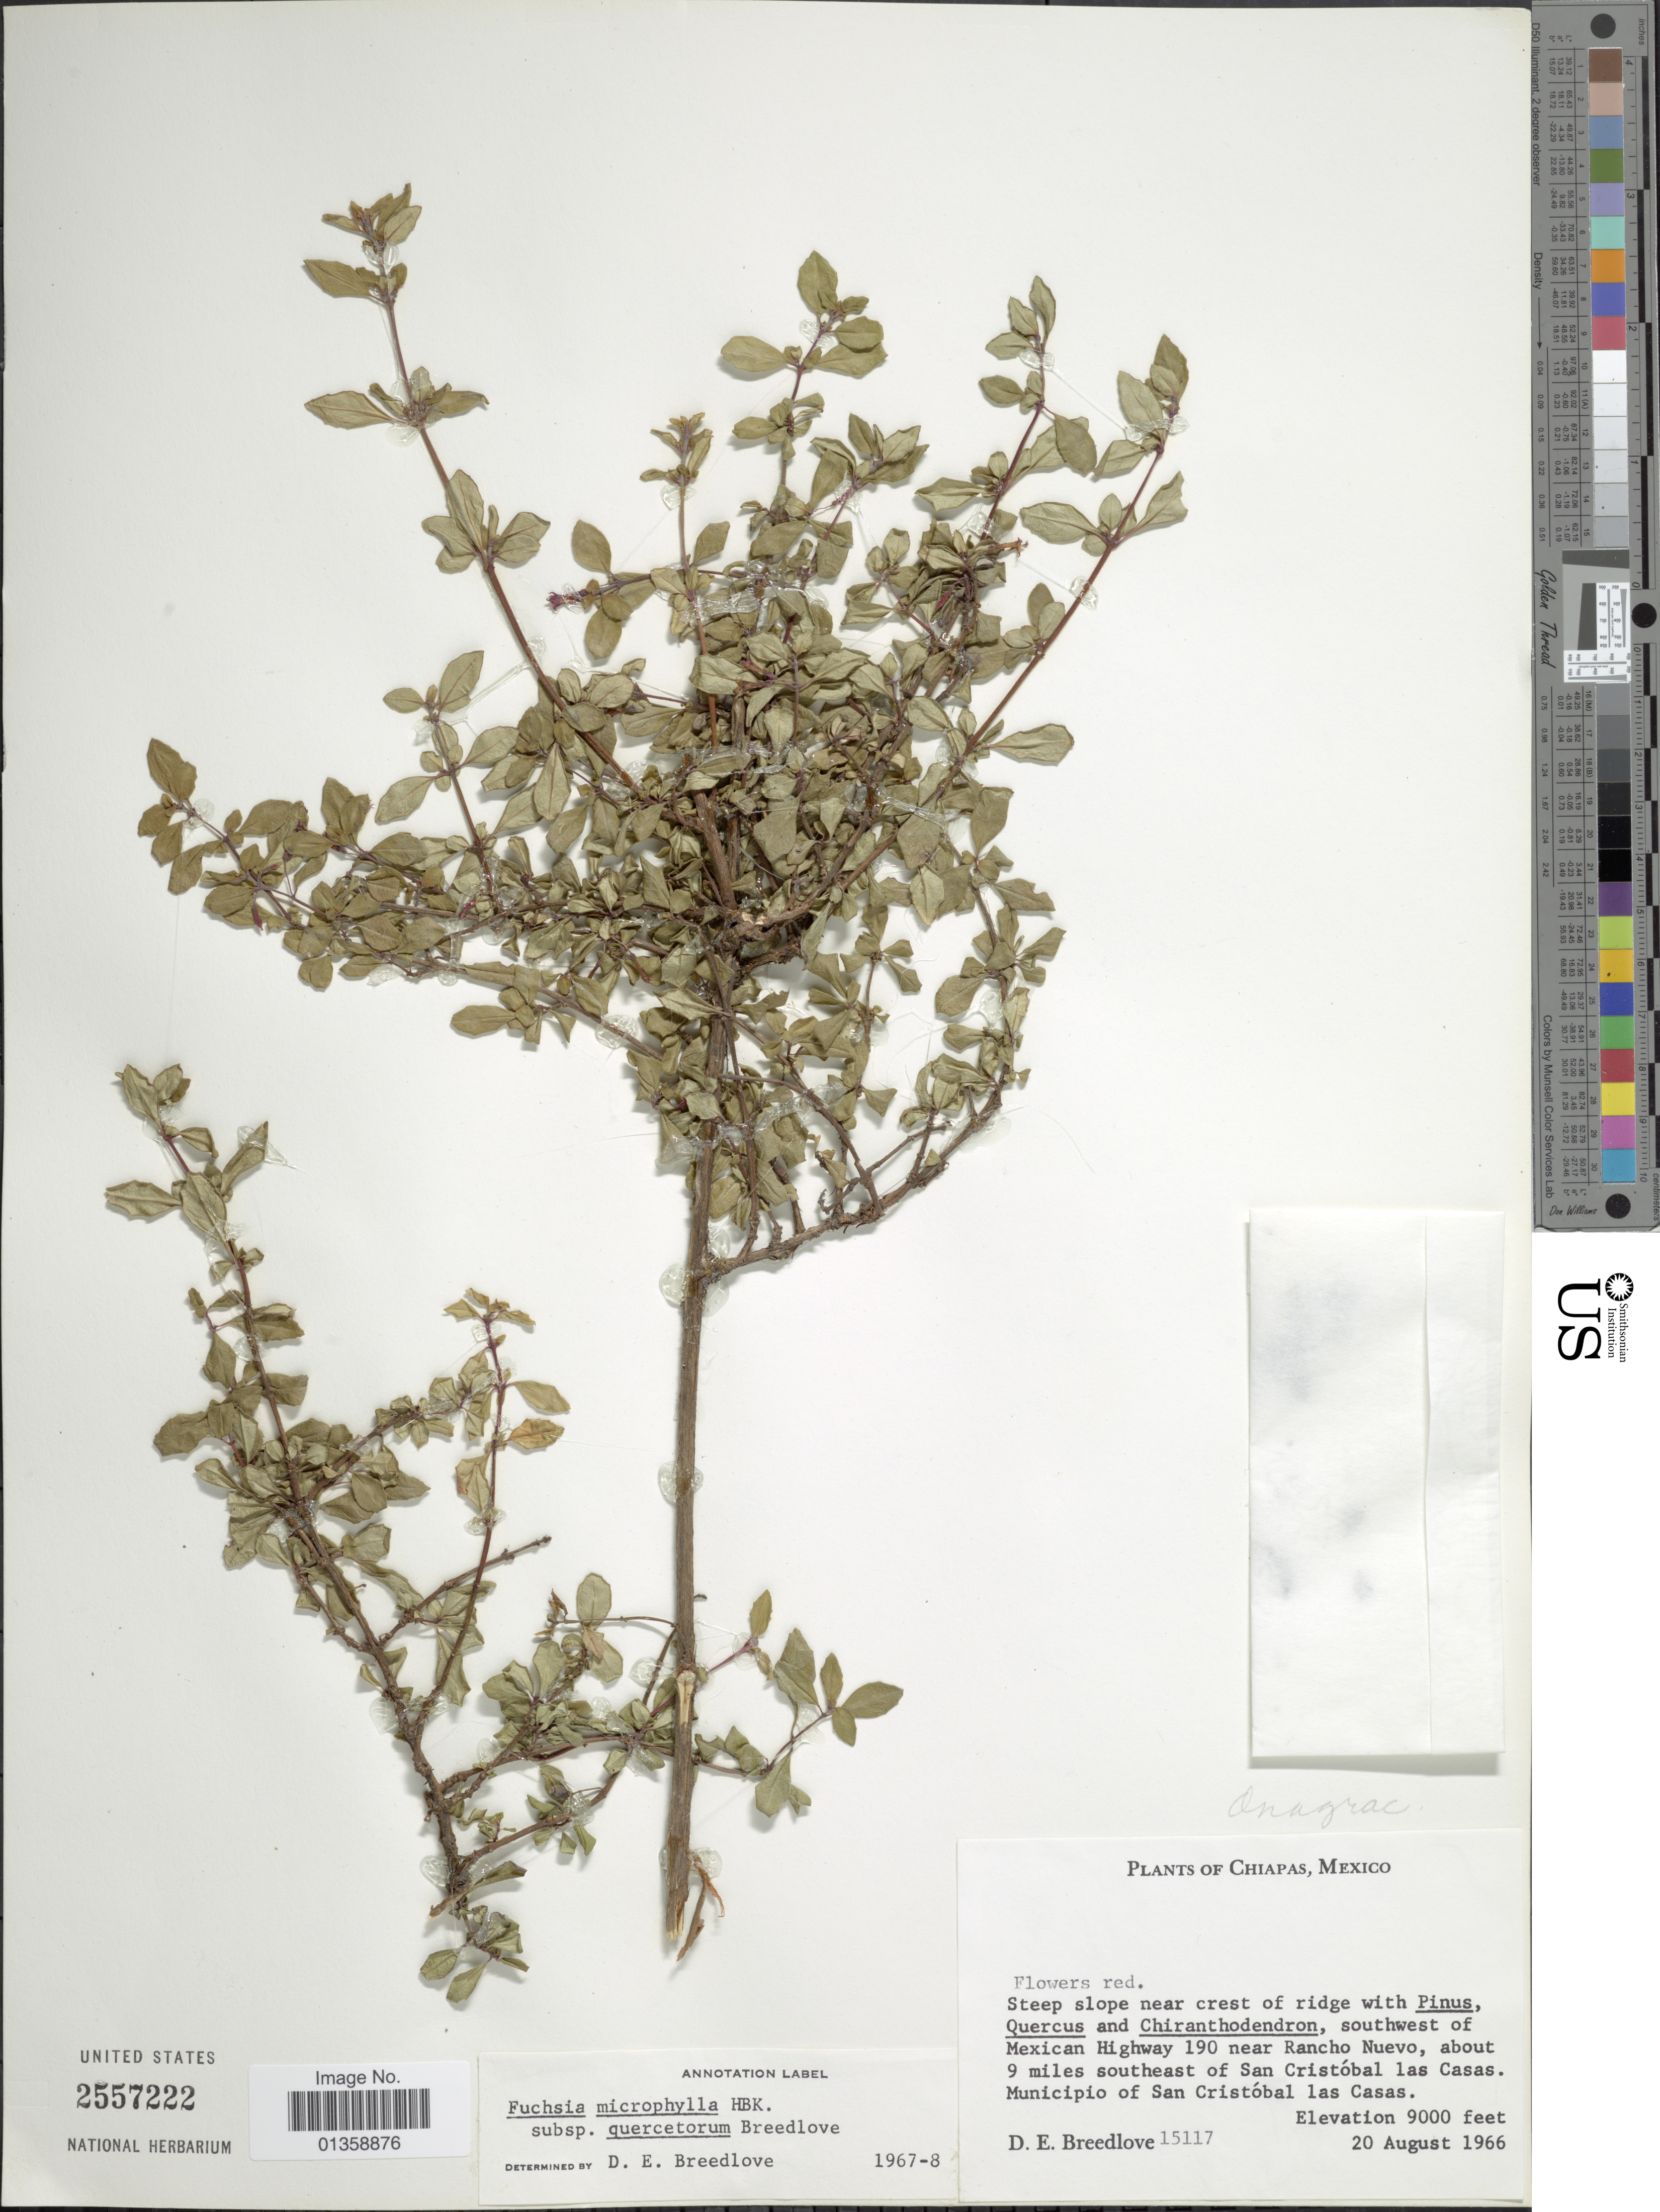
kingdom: Plantae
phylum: Tracheophyta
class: Magnoliopsida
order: Myrtales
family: Onagraceae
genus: Fuchsia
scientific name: Fuchsia microphylla subsp. quercetorum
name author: Breedlove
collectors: D. E. Breedlove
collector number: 15117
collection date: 1966-08-20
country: Mexico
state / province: Chiapas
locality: Southwest of Mexican Highway 190 near Rancho Nuevo, about 9 miles southeast of San Cristóbal las Casas. Municipio of San Cristóbal las Casas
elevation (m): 2743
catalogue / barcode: US 2557222